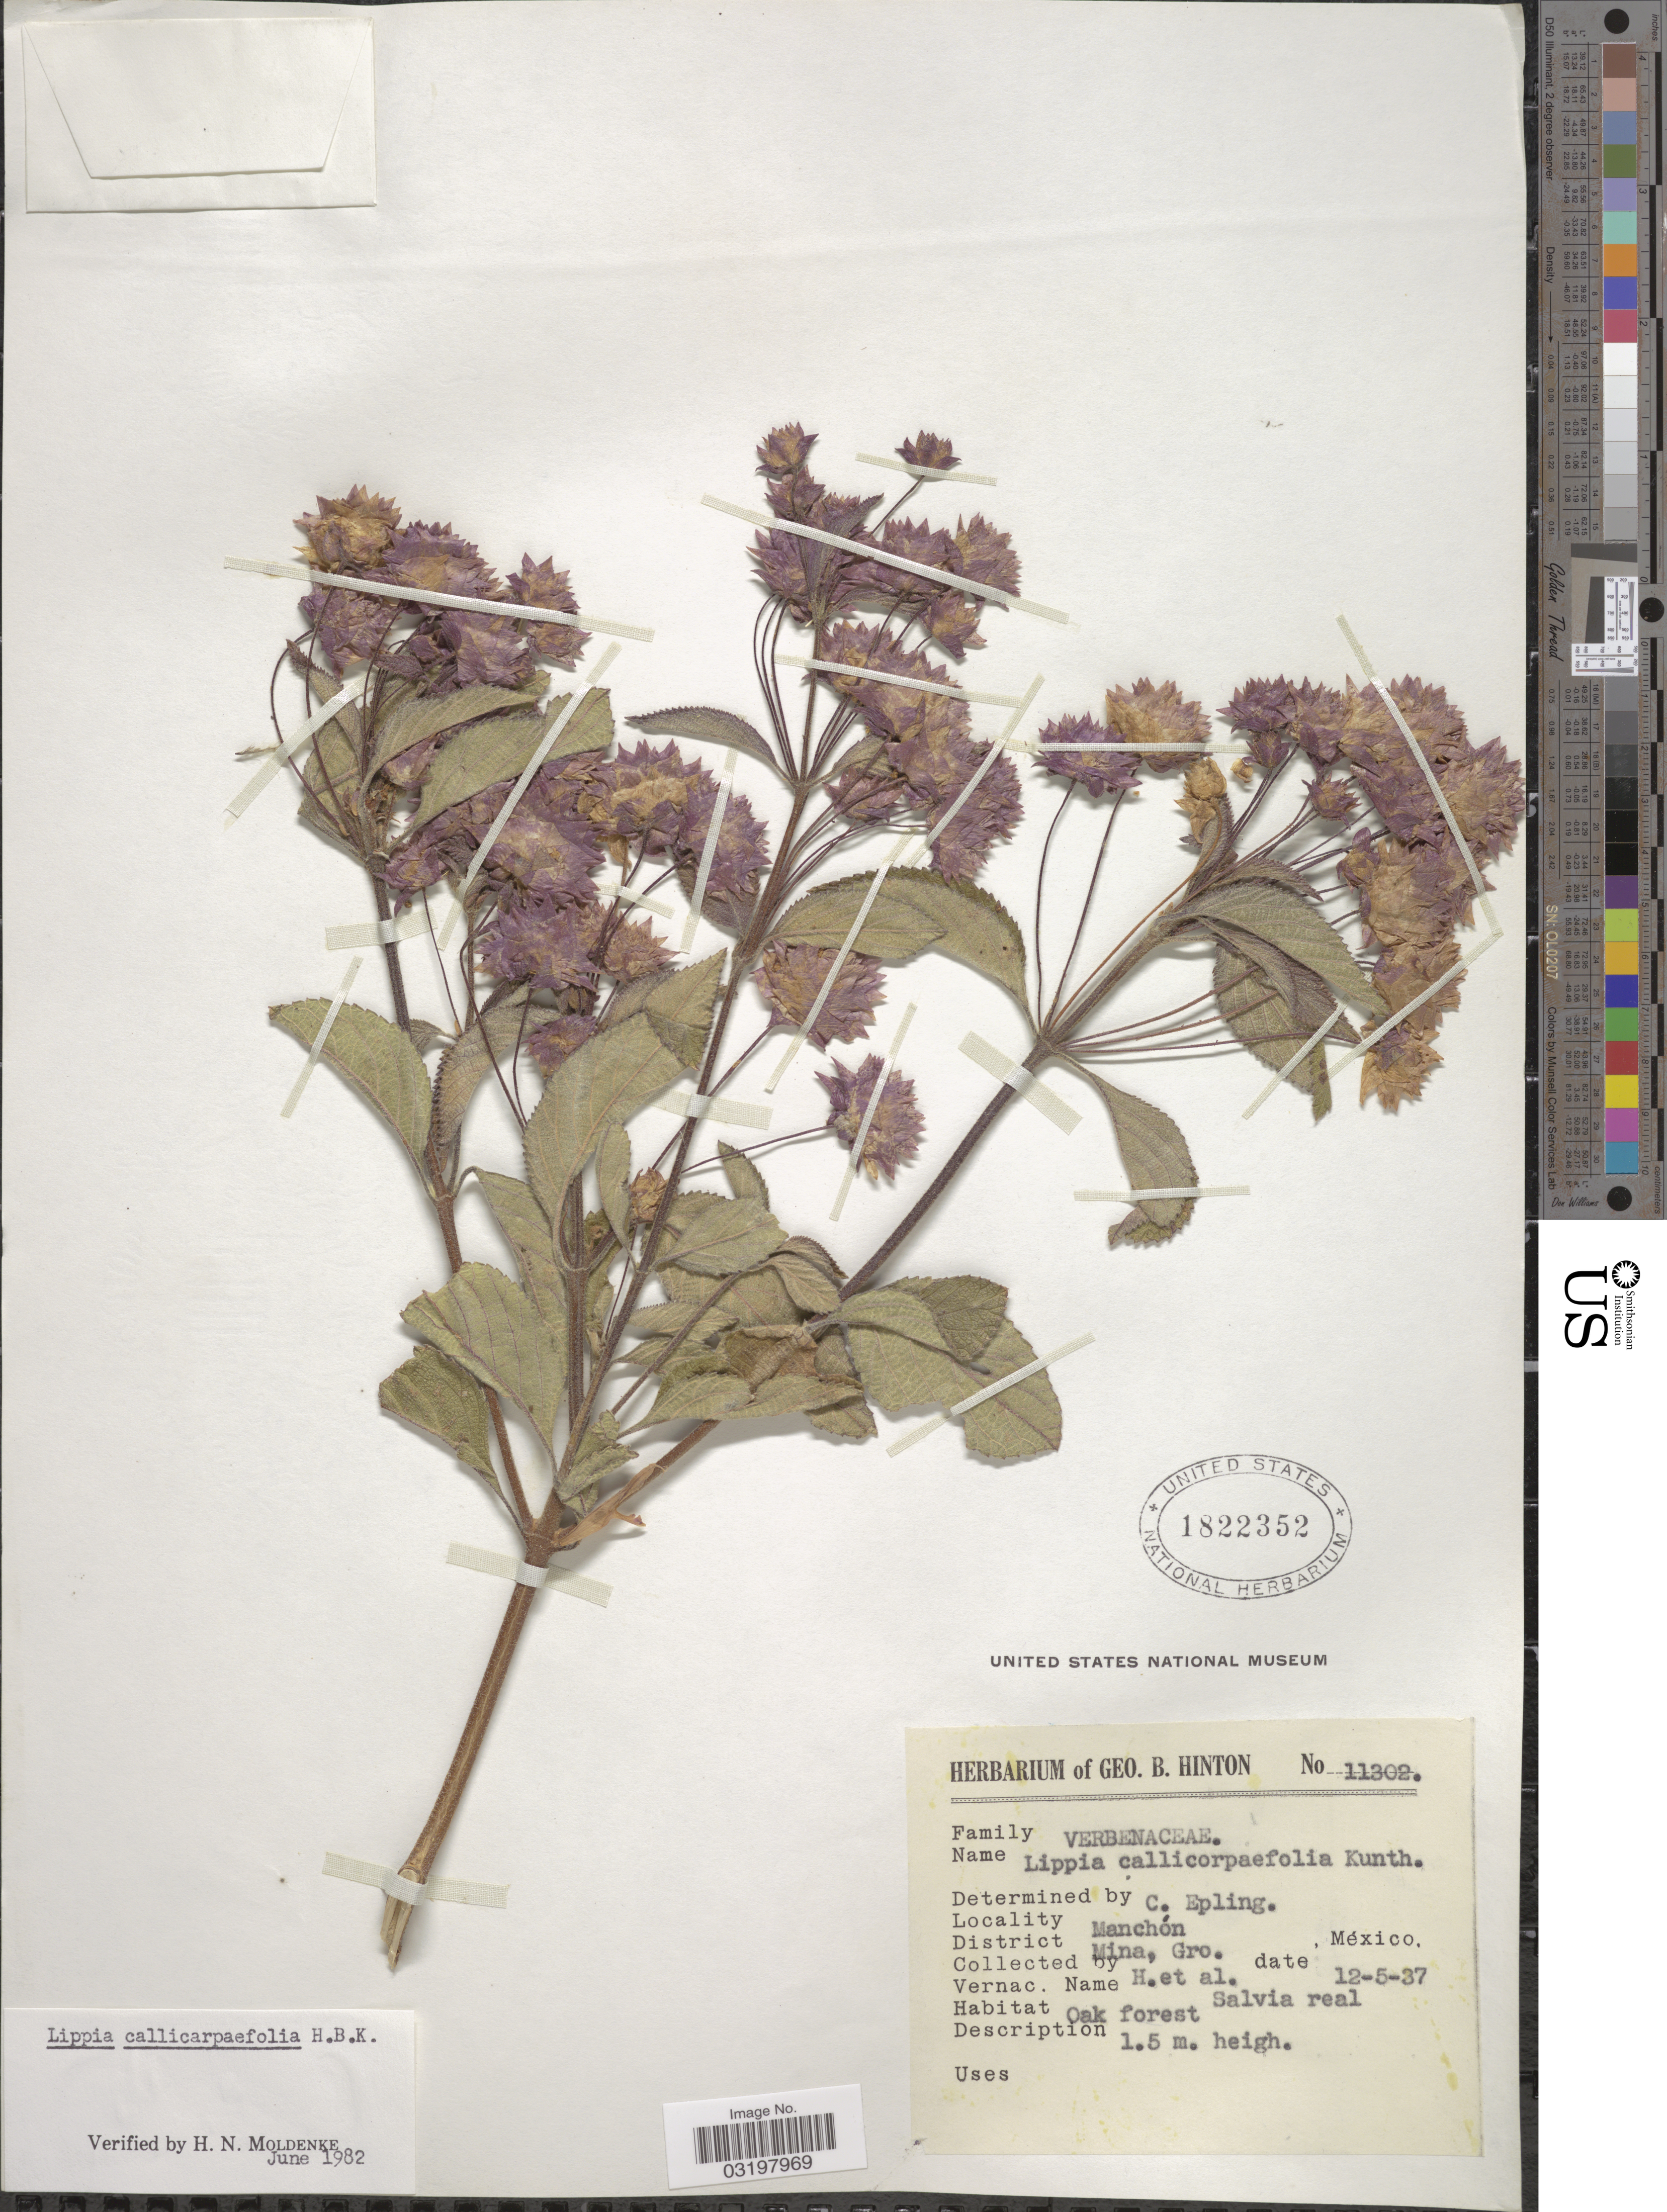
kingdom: Plantae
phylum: Tracheophyta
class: Magnoliopsida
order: Lamiales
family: Verbenaceae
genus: Lippia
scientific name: Lippia callicarpifolia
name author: Kunth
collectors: G. B. Hinton & et al.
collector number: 11302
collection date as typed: Transcribed d/m/y: 12/5/37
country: Mexico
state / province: Guerrero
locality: Manchón. District Mina, Gro.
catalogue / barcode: US 1822352